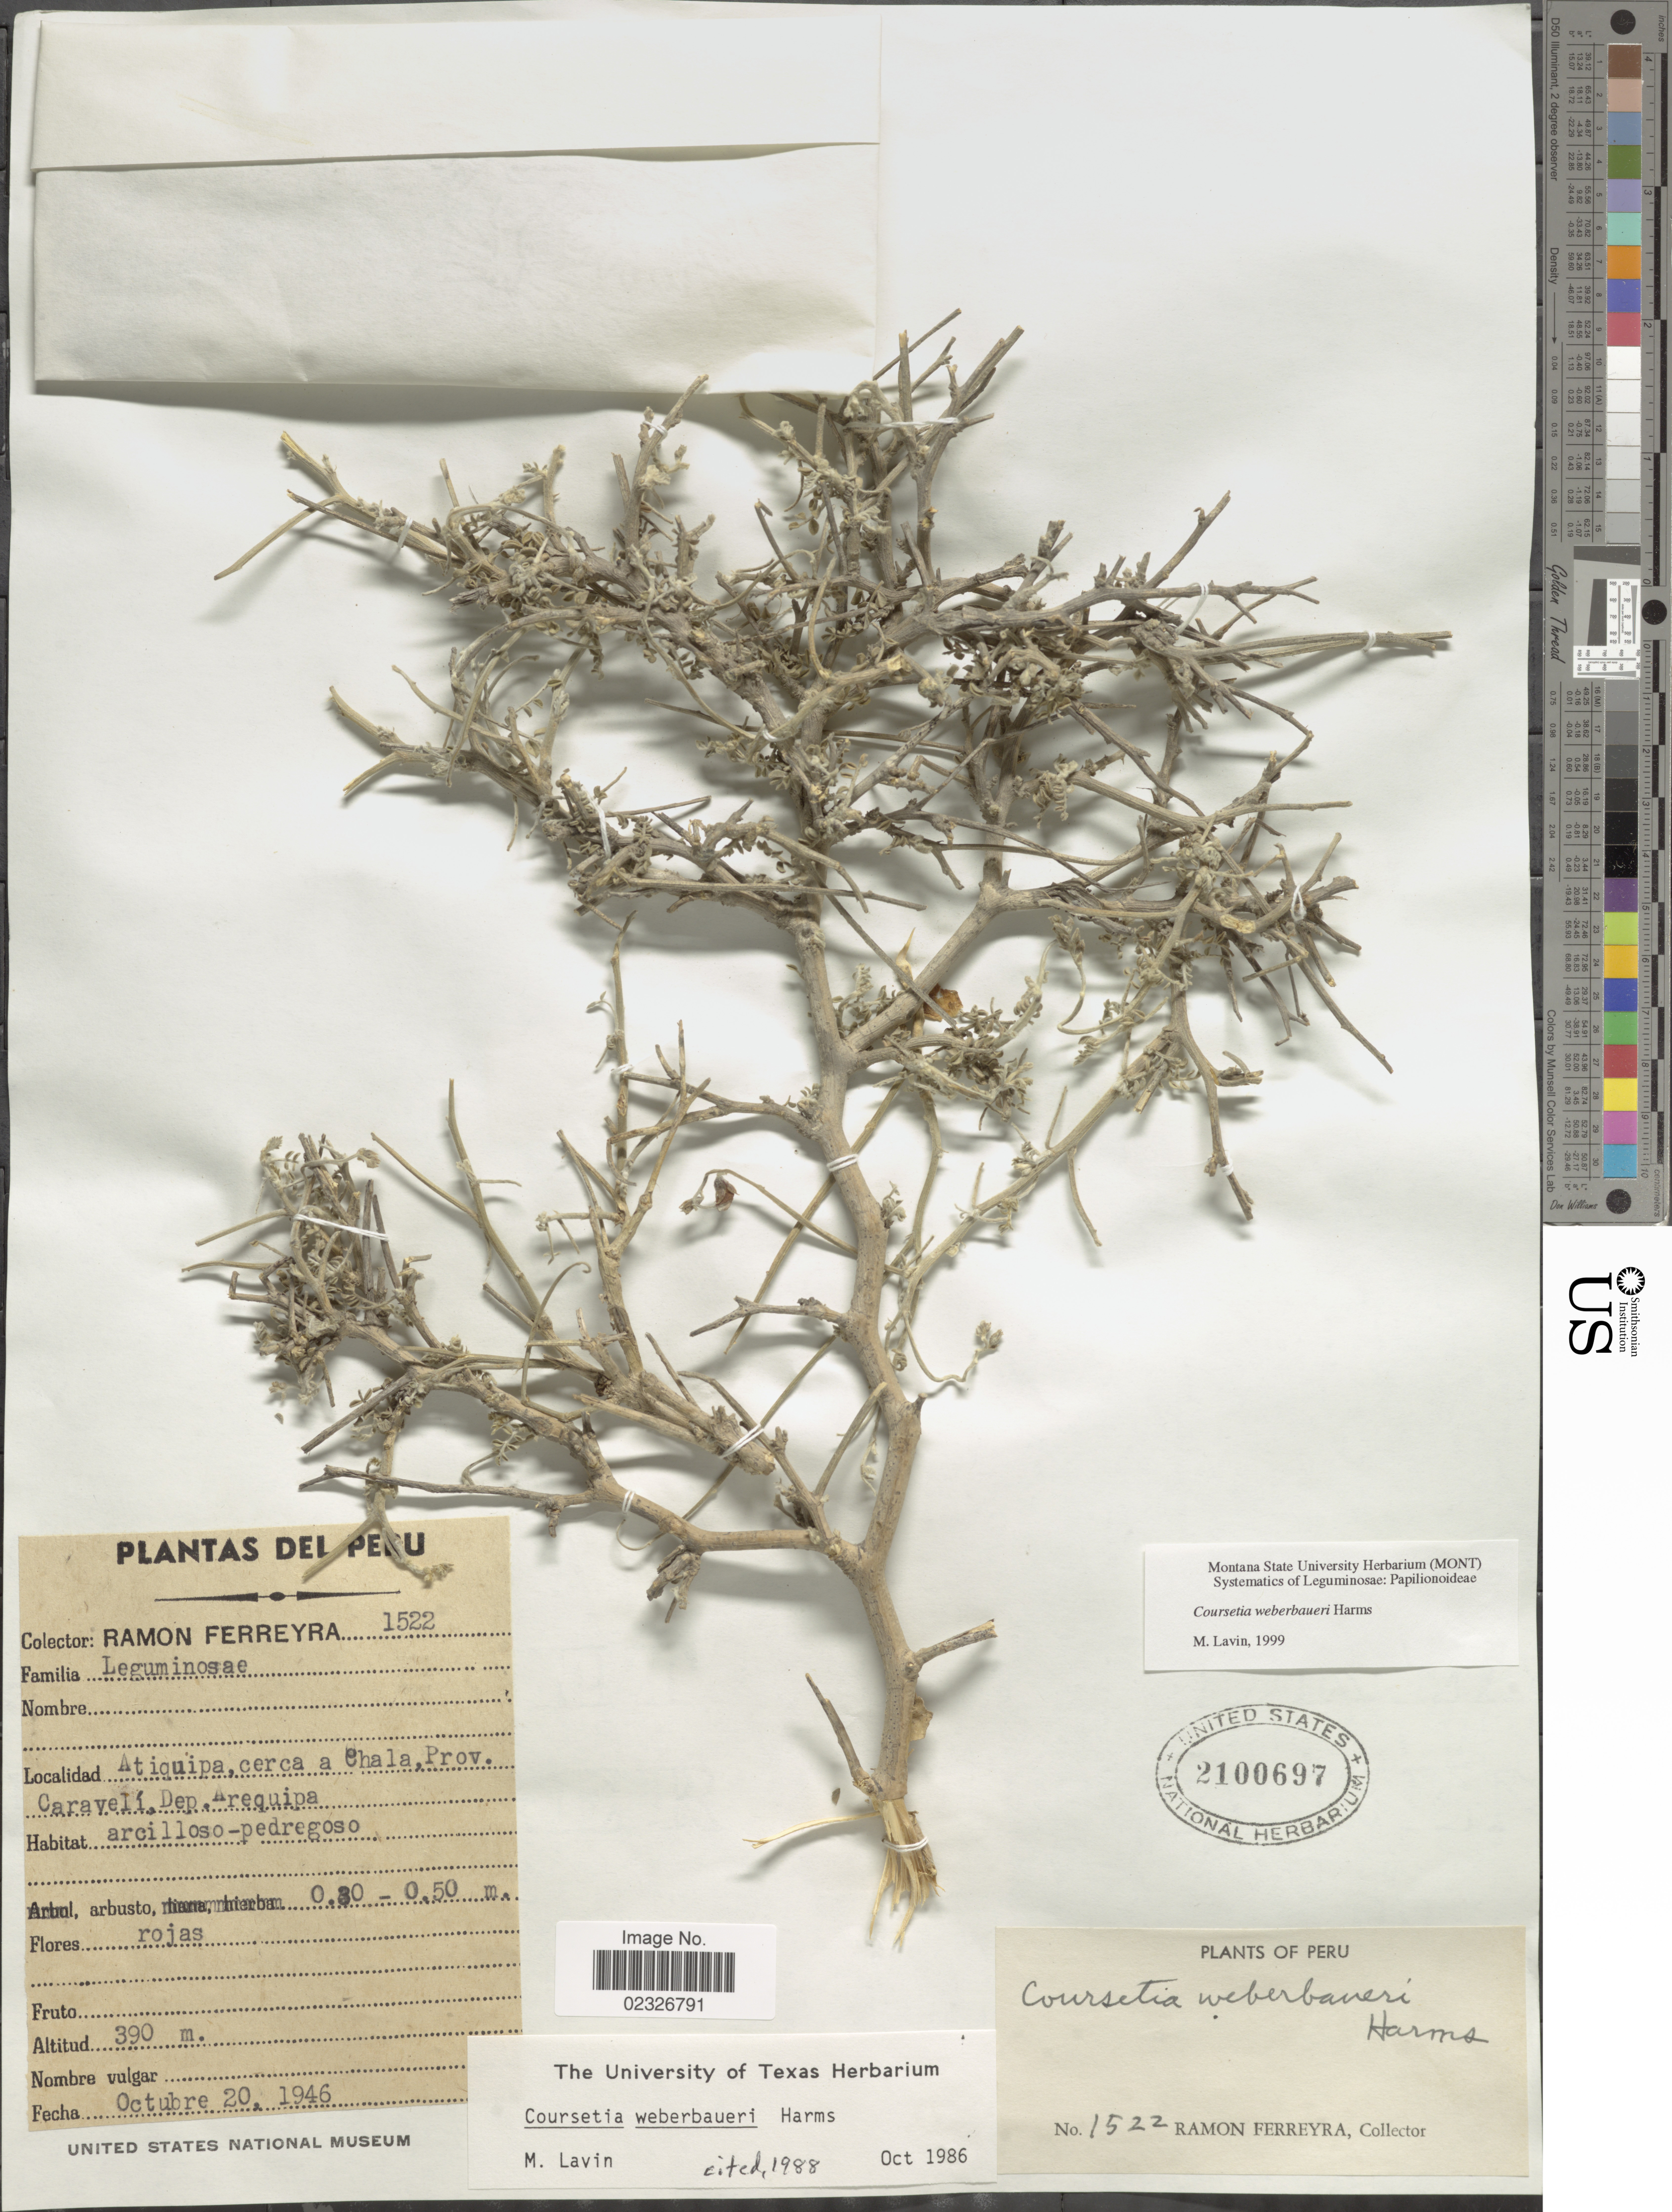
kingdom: Plantae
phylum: Tracheophyta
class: Magnoliopsida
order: Fabales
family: Fabaceae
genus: Coursetia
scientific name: Coursetia weberbaueri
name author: Harms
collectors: R. A. Ferreyra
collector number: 1522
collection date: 1946-10-20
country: Peru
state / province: Arequipa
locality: Atiquipa, cerca a Chala, Prov. Caravelí, Dep. Arequipa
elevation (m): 390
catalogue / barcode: US 2100697